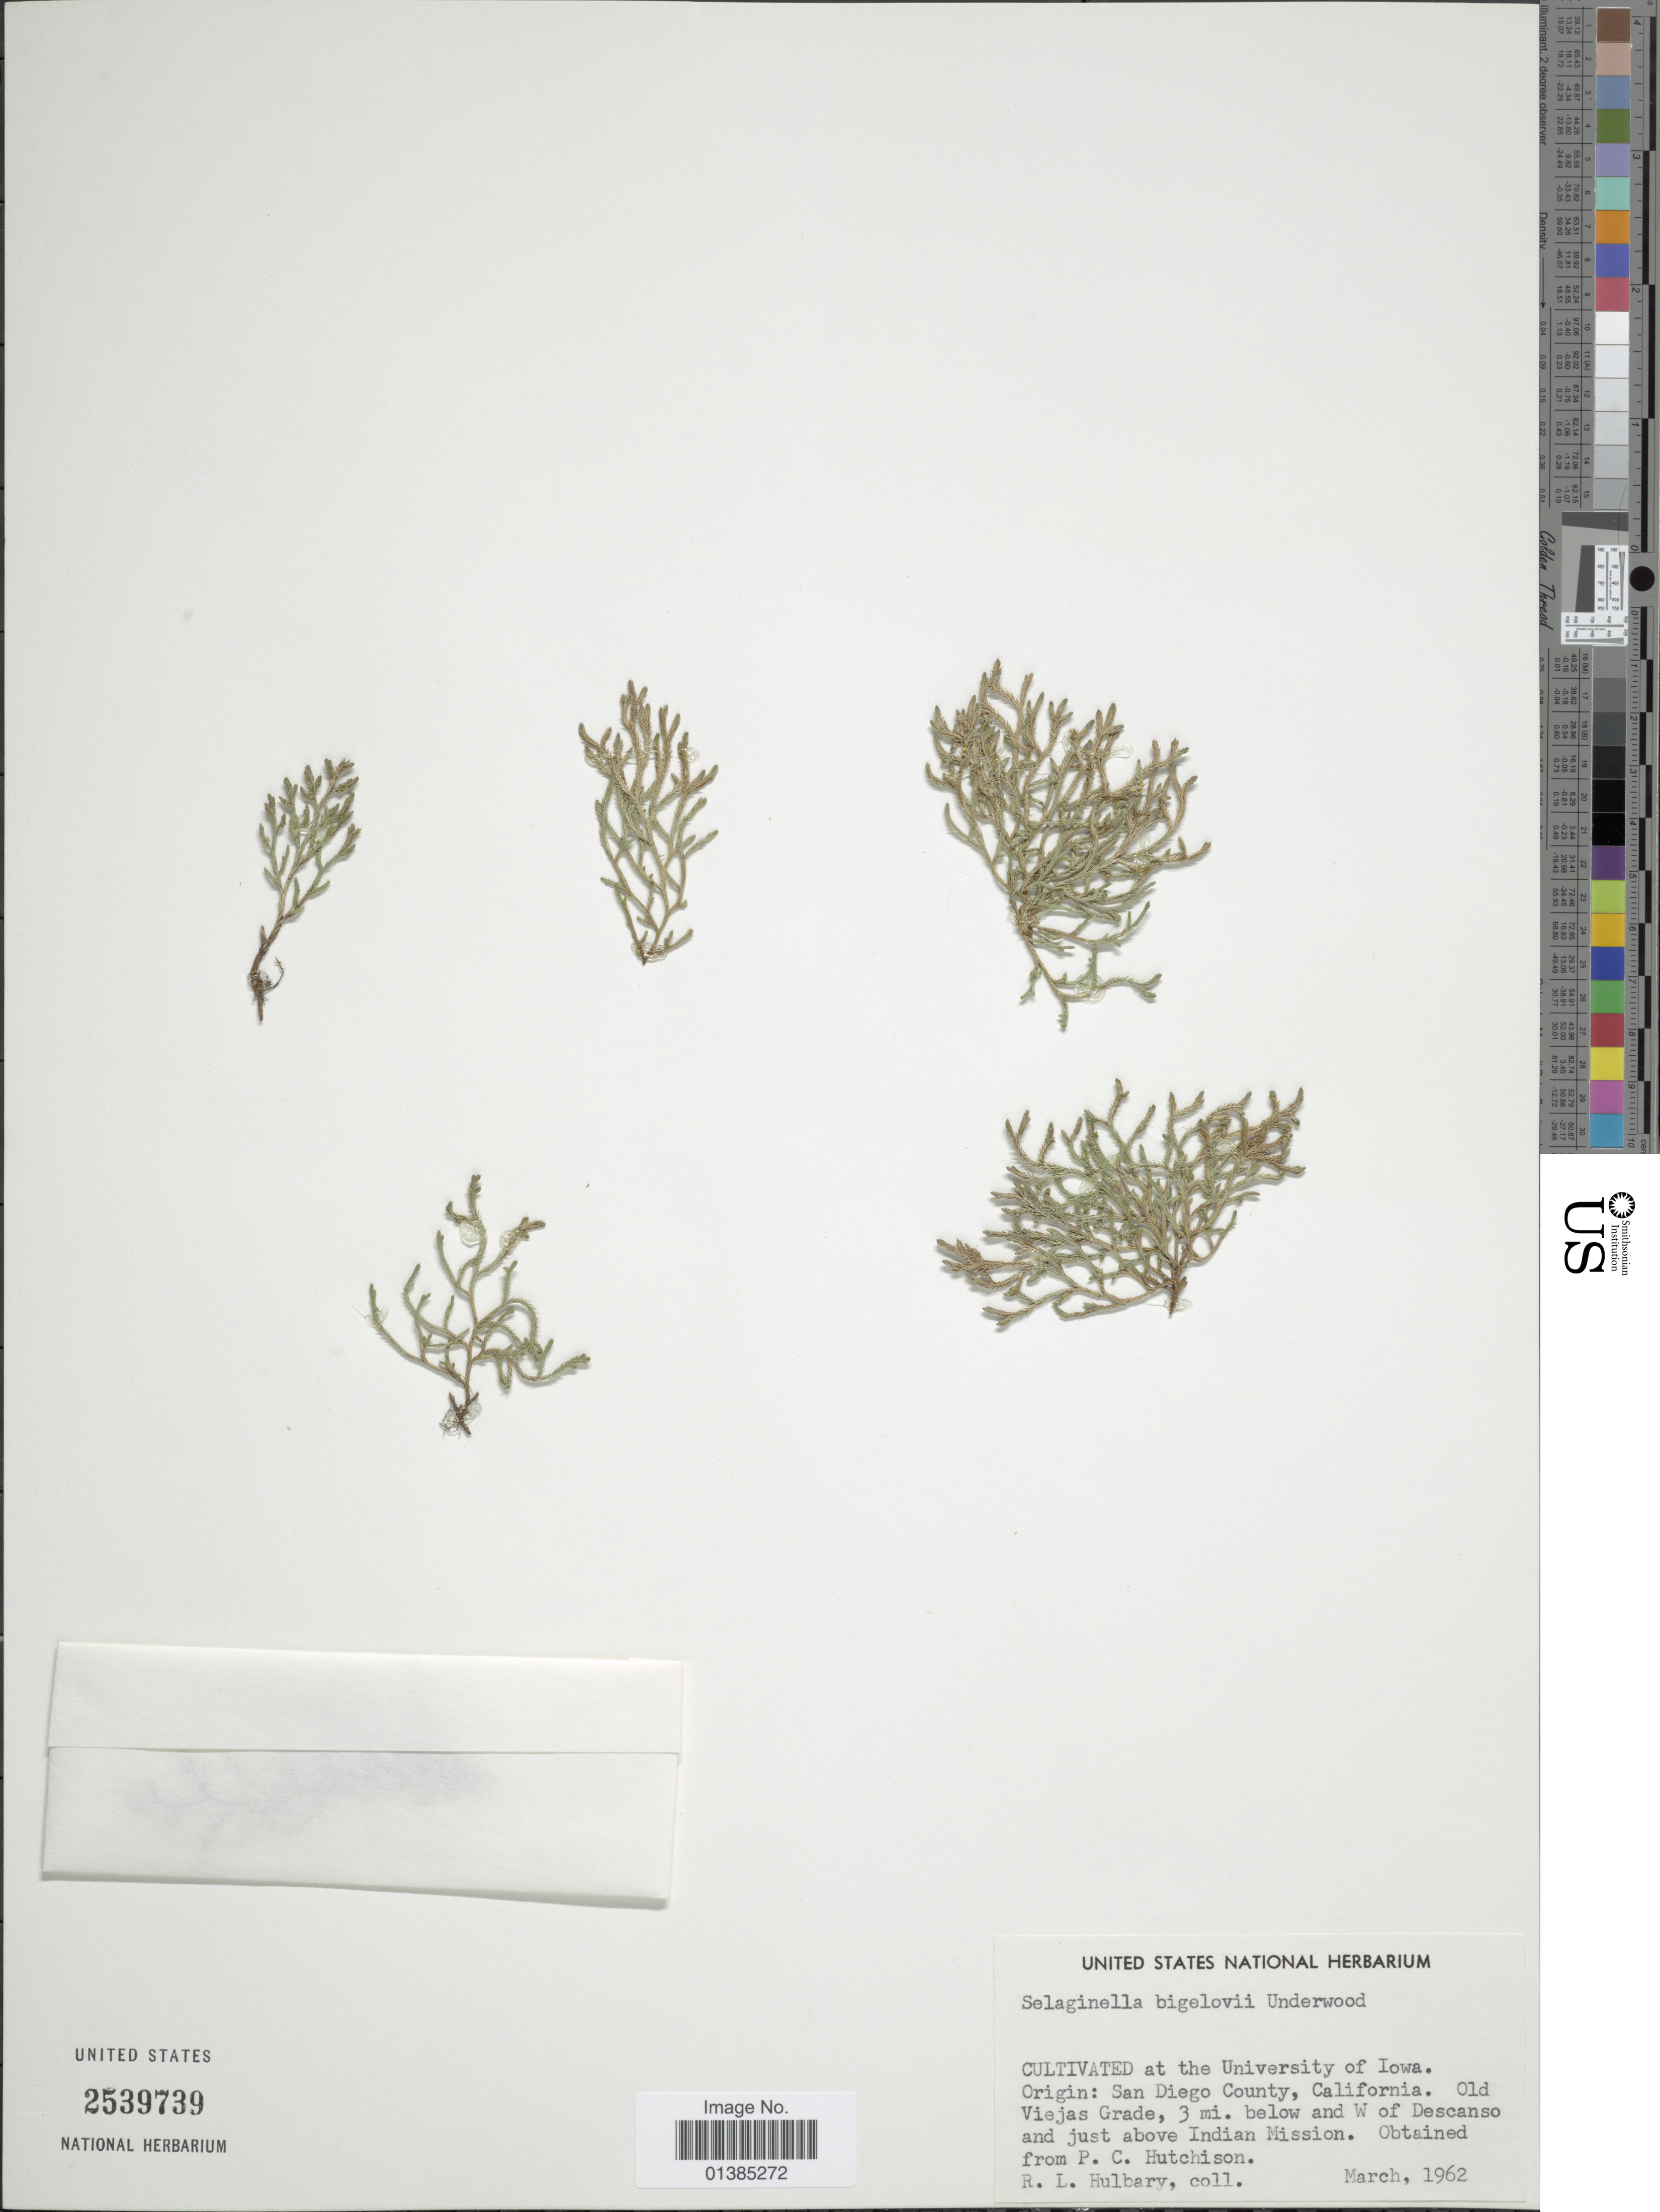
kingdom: Plantae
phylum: Tracheophyta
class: Lycopodiopsida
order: Selaginellales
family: Selaginellaceae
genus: Selaginella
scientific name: Selaginella bigelovii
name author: Underw.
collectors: R. Hulbary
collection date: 1962-03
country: United States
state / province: Iowa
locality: Cultivated at the University of Iowa.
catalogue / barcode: US 2539739